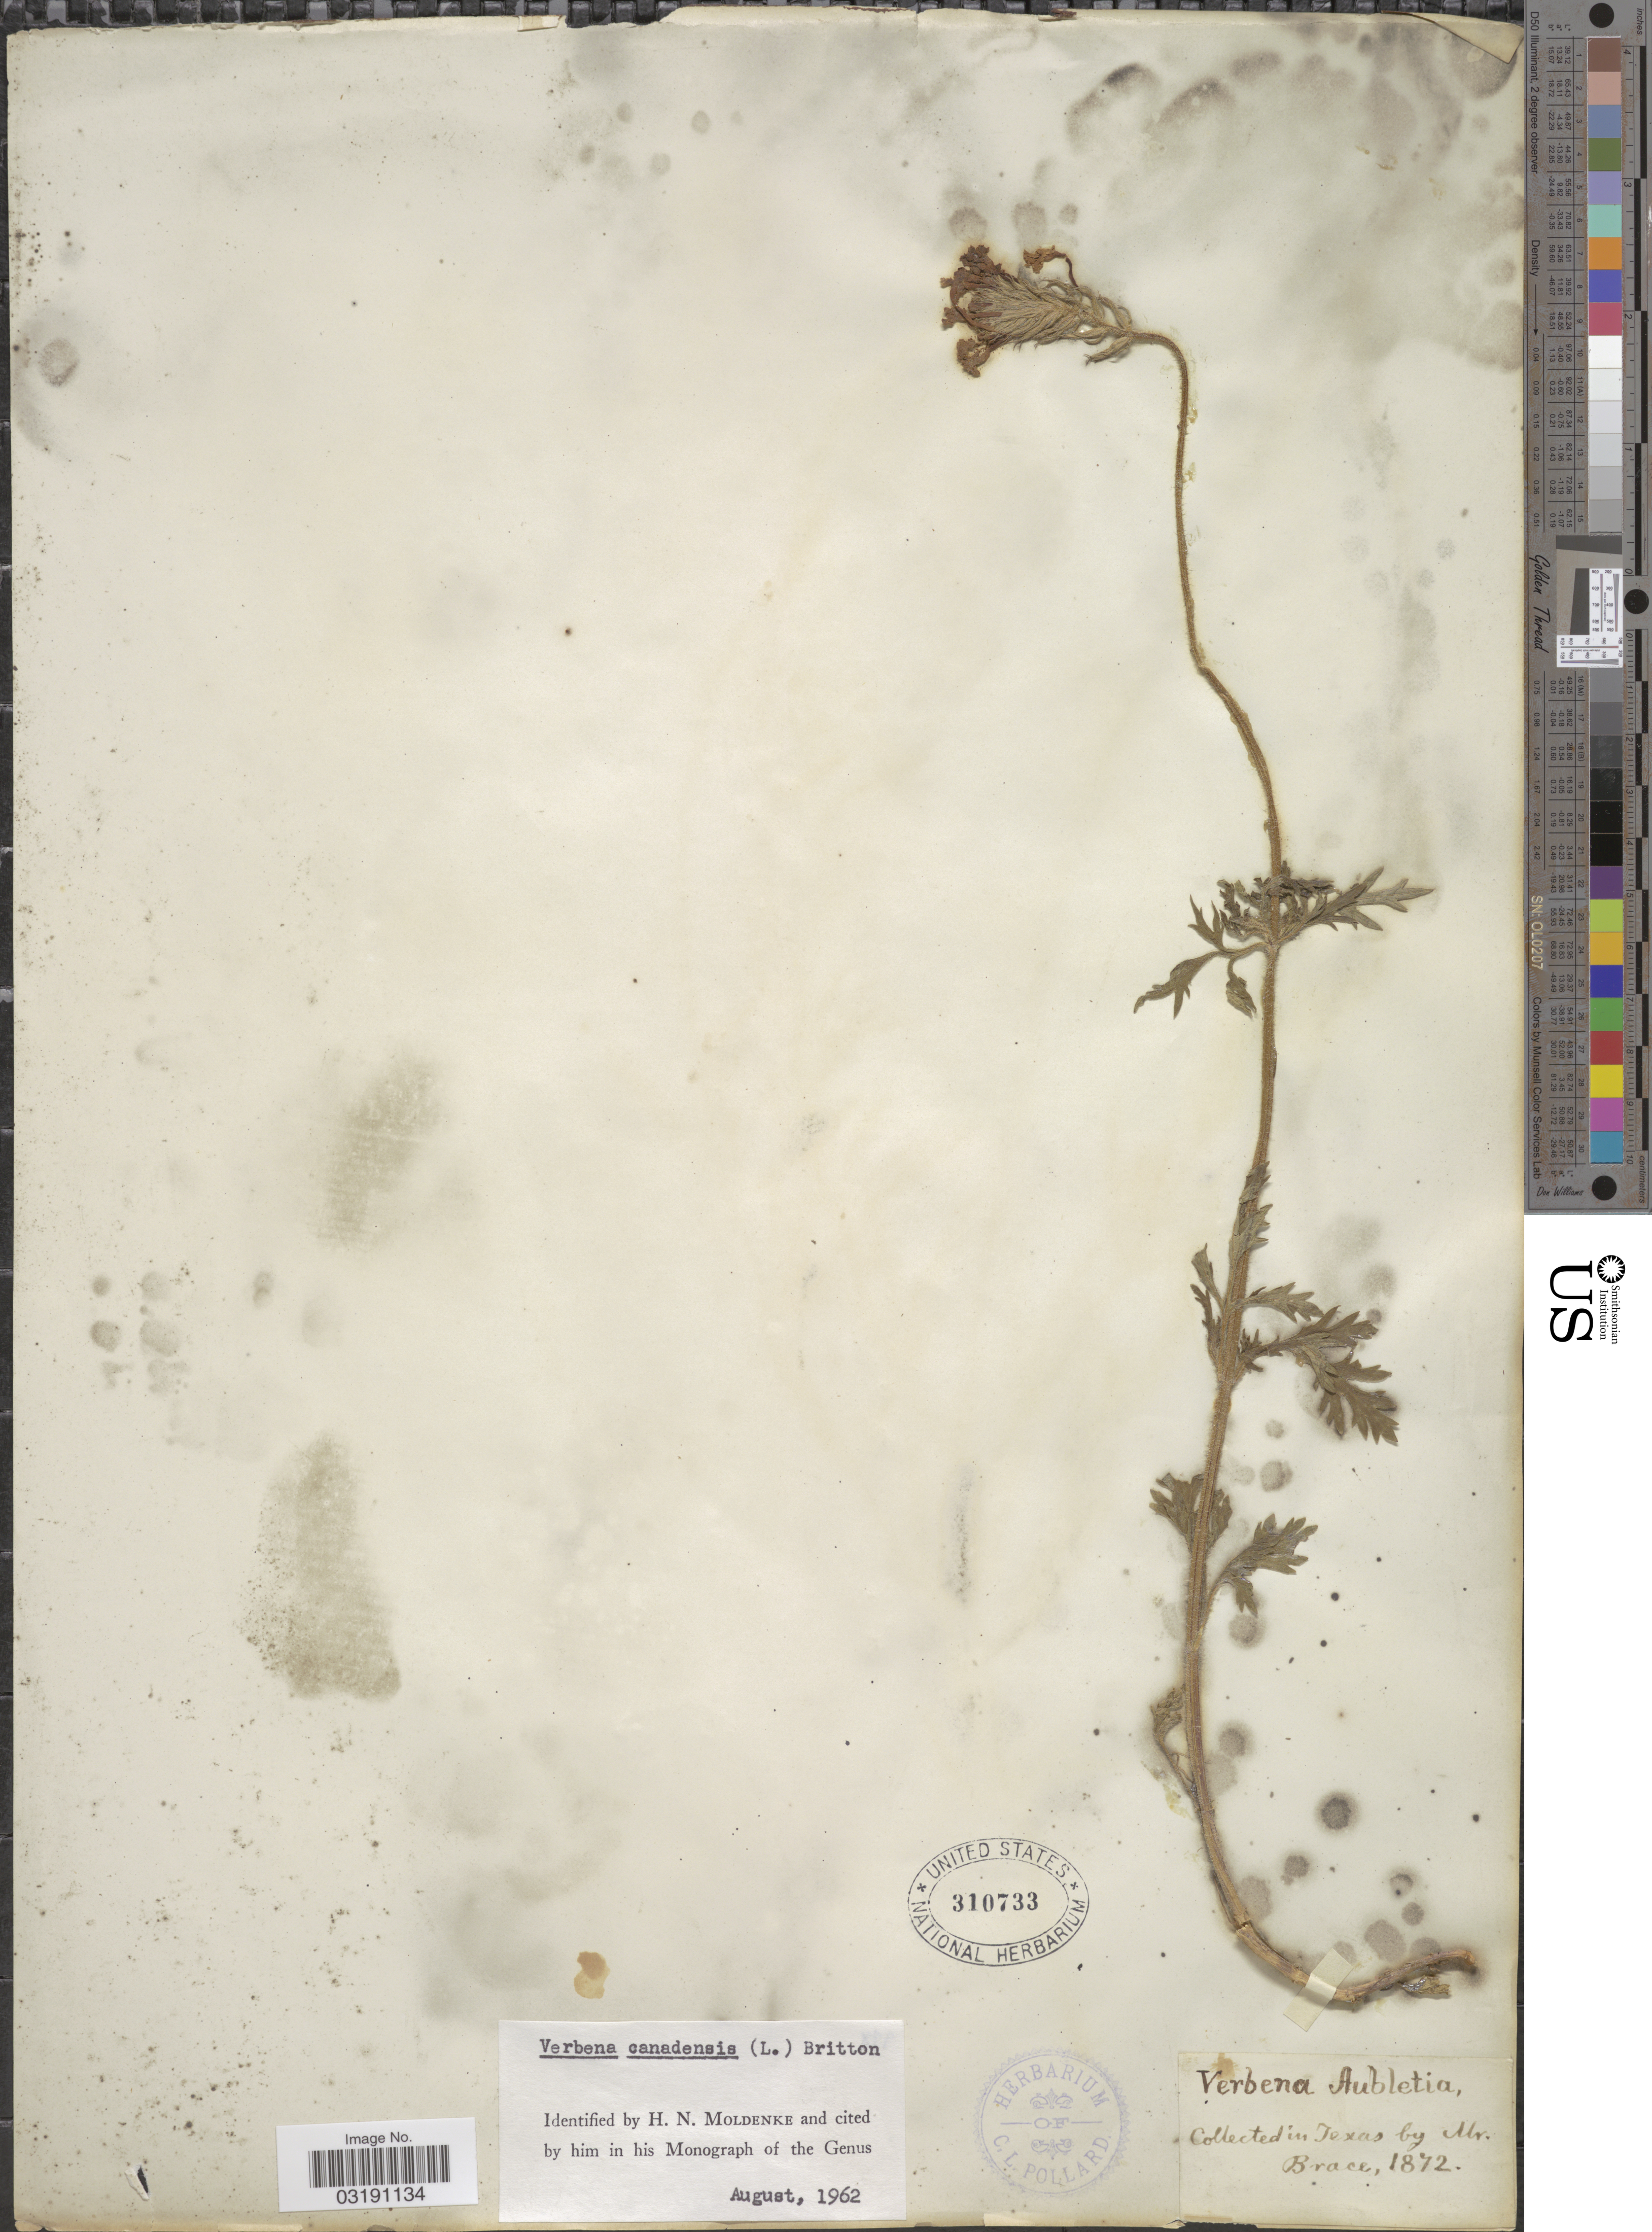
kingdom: Plantae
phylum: Tracheophyta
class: Magnoliopsida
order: Lamiales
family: Verbenaceae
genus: Verbena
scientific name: Verbena canadensis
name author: (L.) Britton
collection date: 1872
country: United States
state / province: Texas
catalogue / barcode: US 310733